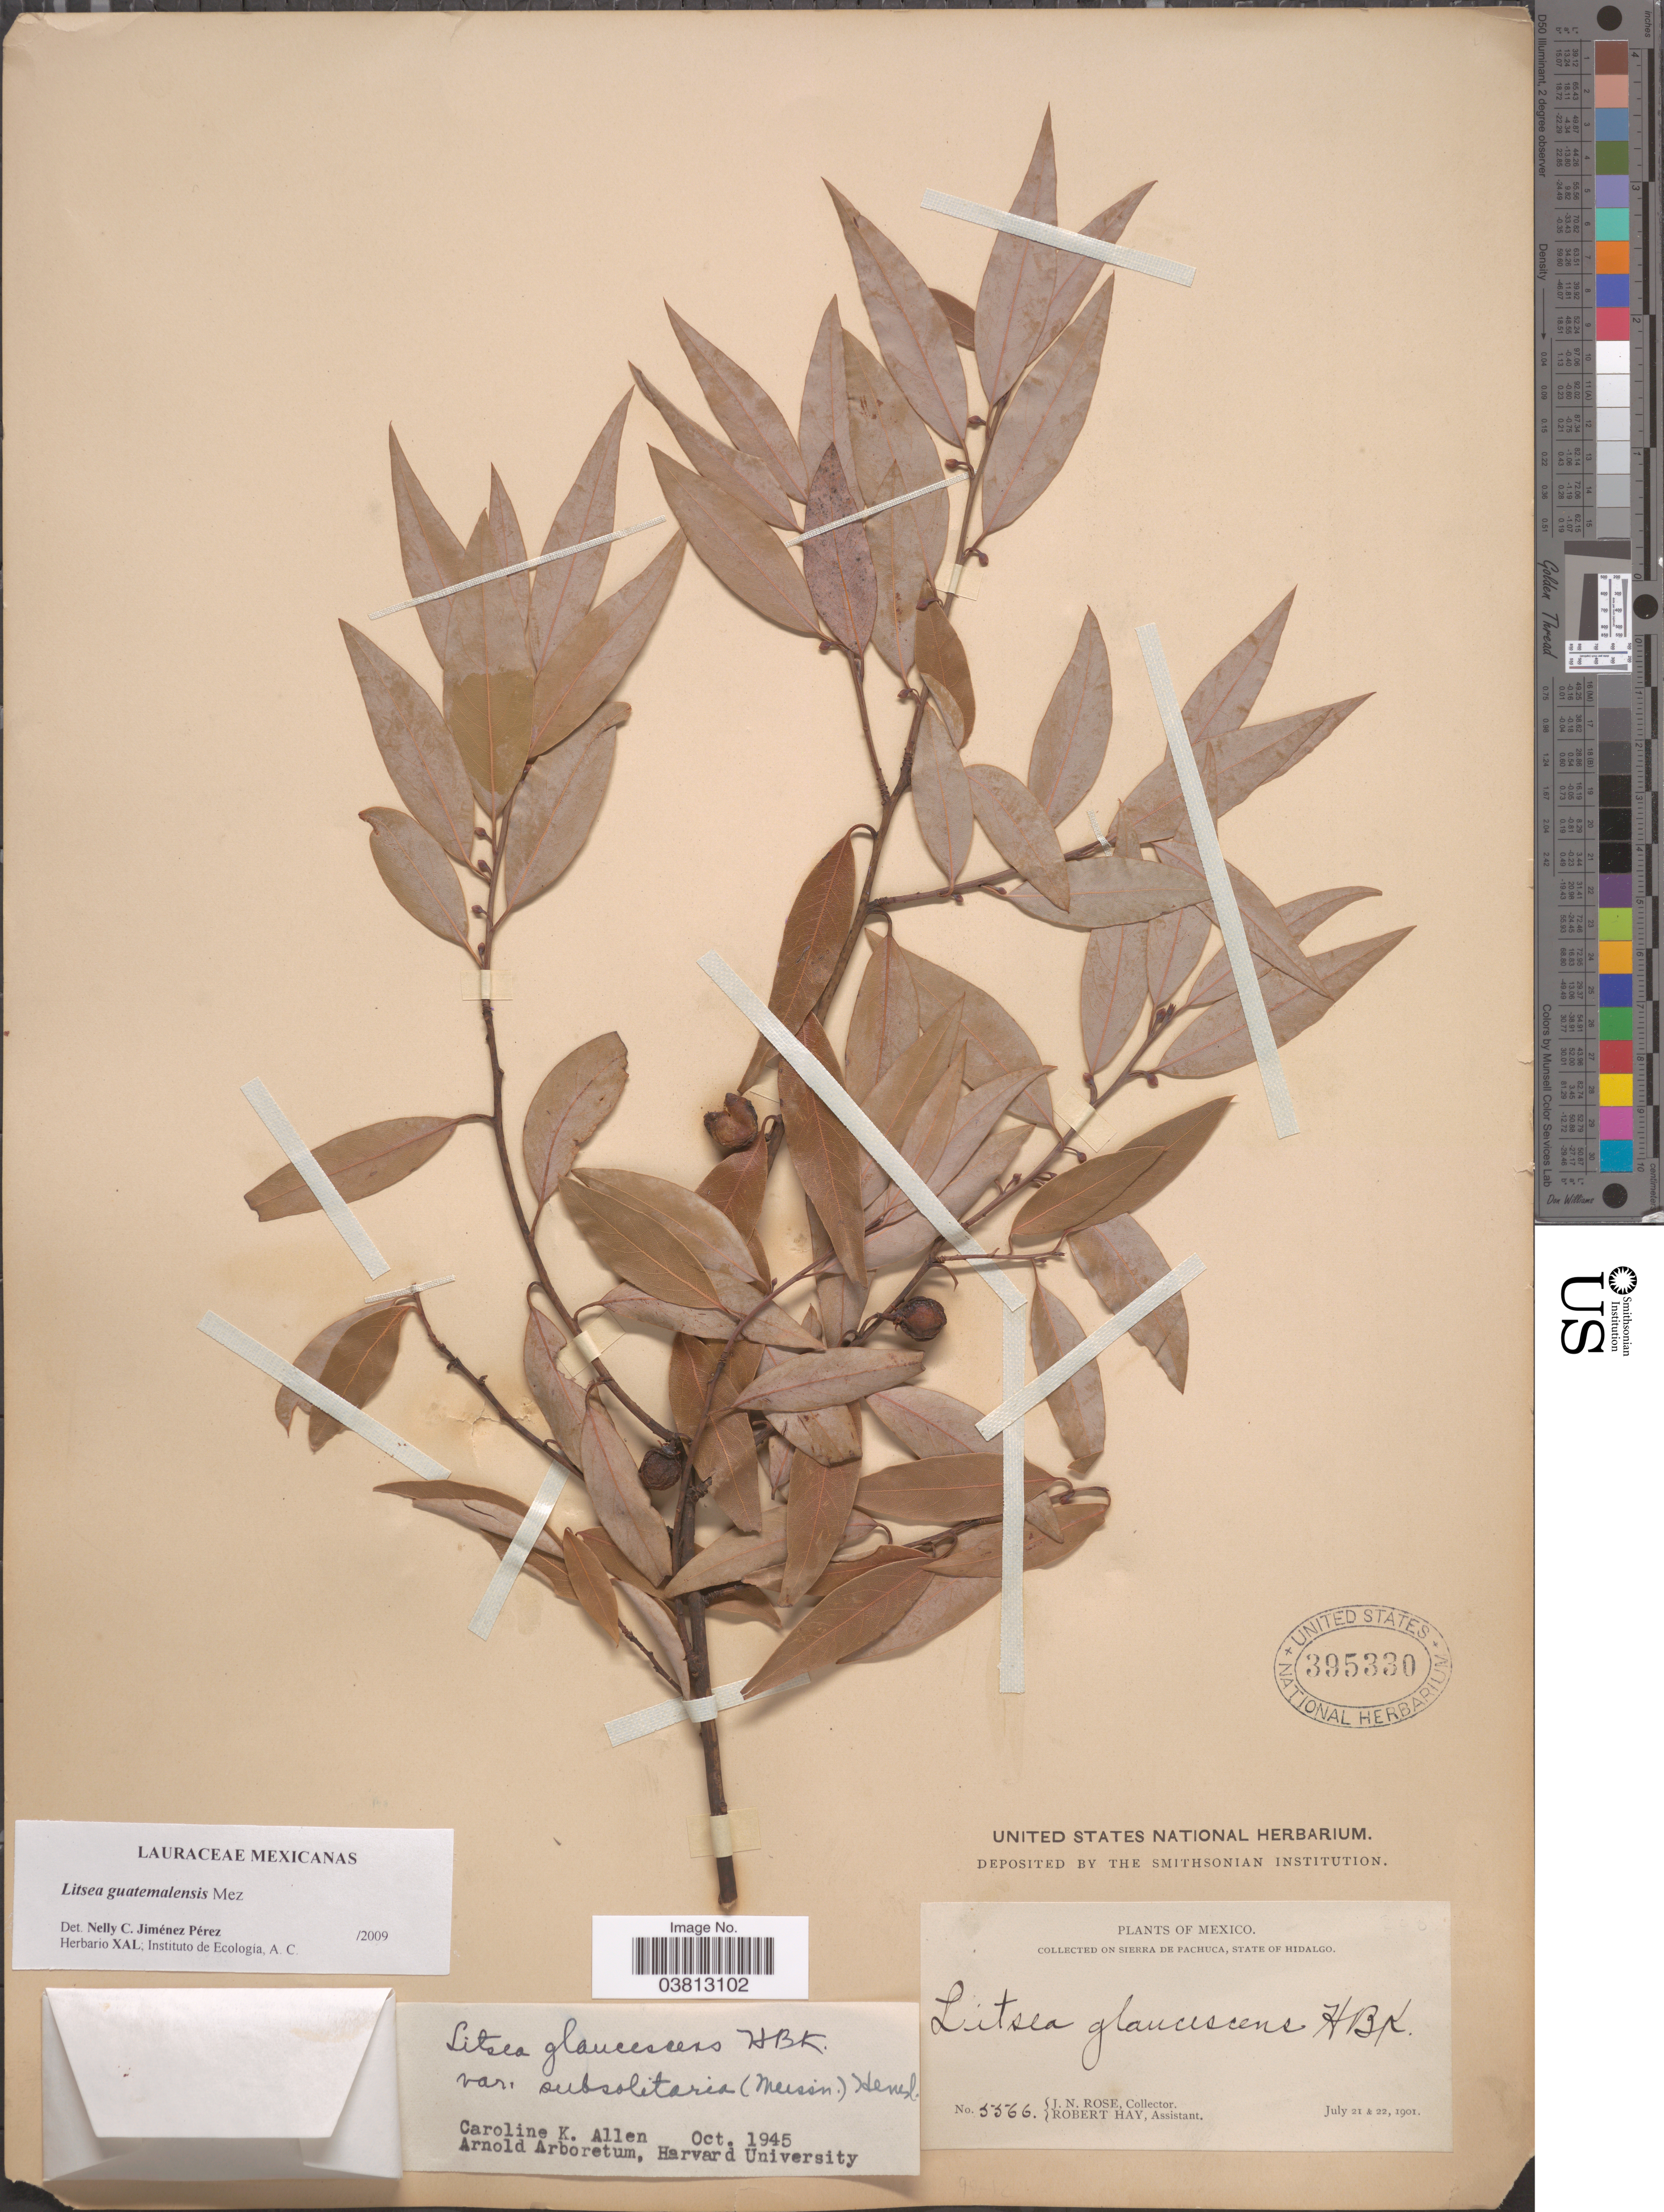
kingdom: Plantae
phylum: Tracheophyta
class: Magnoliopsida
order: Laurales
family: Lauraceae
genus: Litsea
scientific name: Litsea guatemalensis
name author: Mez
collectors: J. N. Rose & R. Hay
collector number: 5566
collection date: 1901-07-21/1901-07-22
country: Mexico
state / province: Hidalgo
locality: Sierra de Pachuca.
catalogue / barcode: US 395330